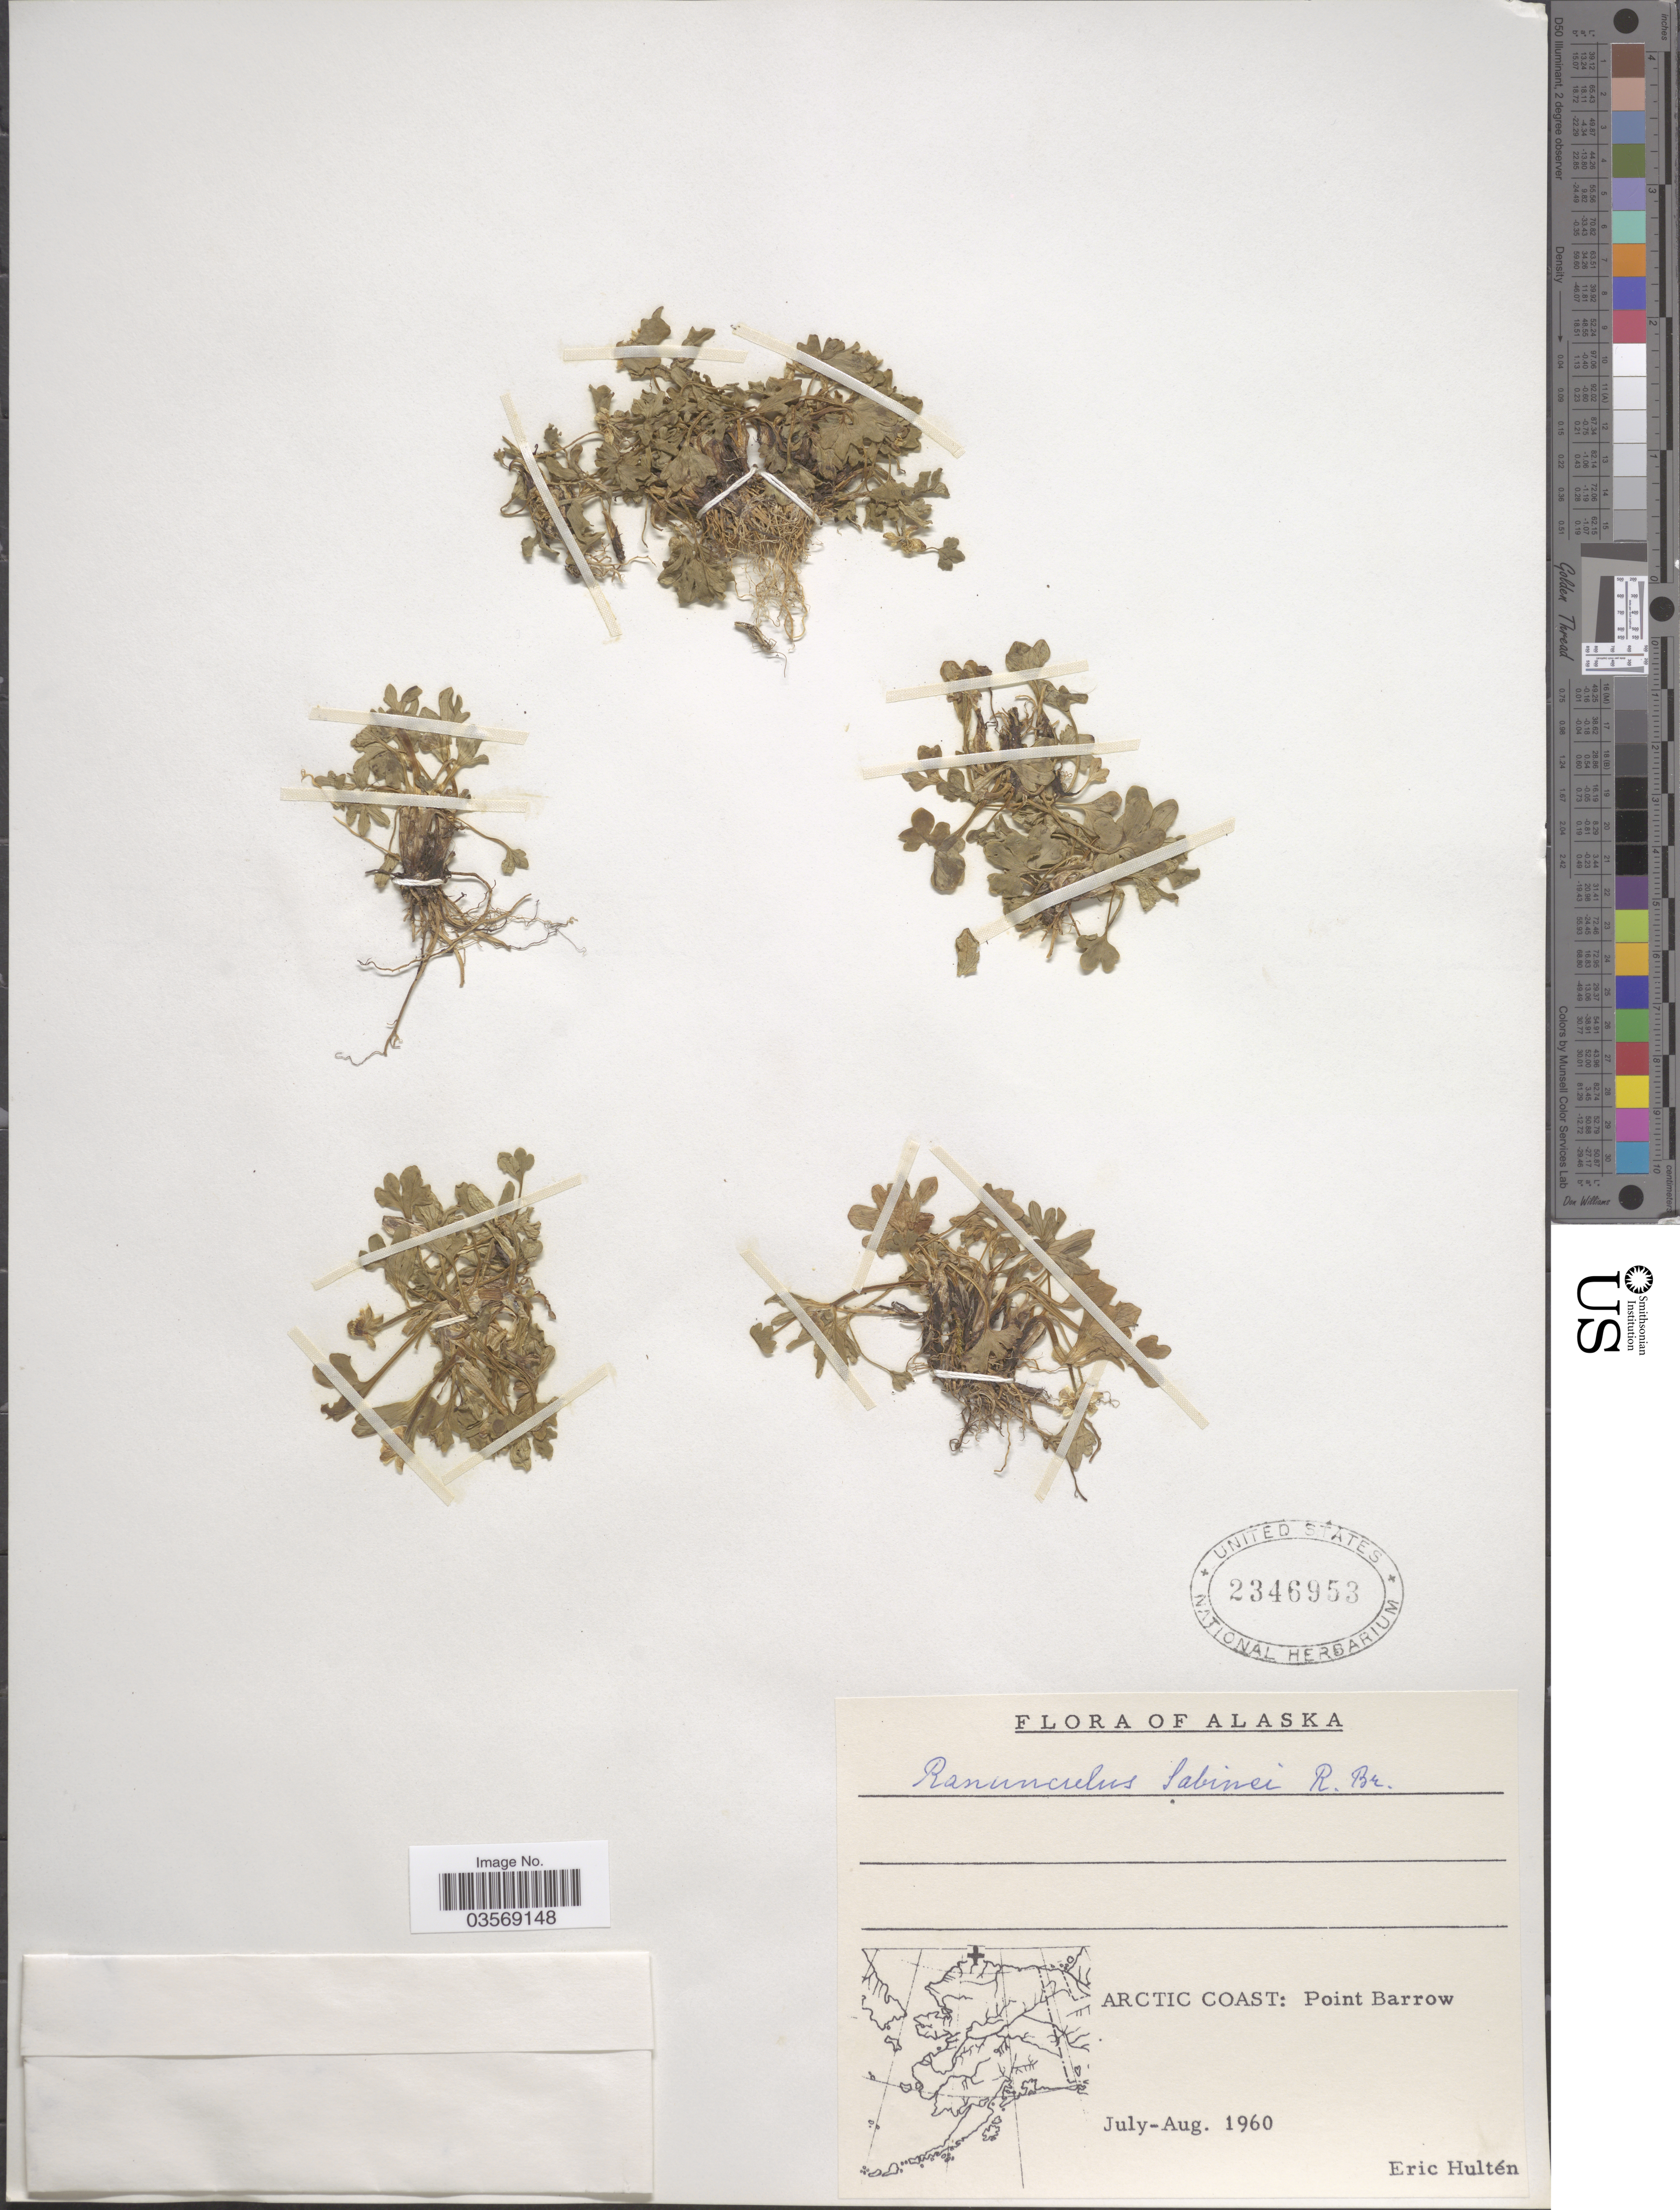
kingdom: Plantae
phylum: Tracheophyta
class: Magnoliopsida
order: Ranunculales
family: Ranunculaceae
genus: Ranunculus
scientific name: Ranunculus sabinei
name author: R. Br.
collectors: E. G. Hultén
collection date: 1960-07/1960-08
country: United States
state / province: Alaska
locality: Arctic Coast: Point Barrow.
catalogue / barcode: US 2346953